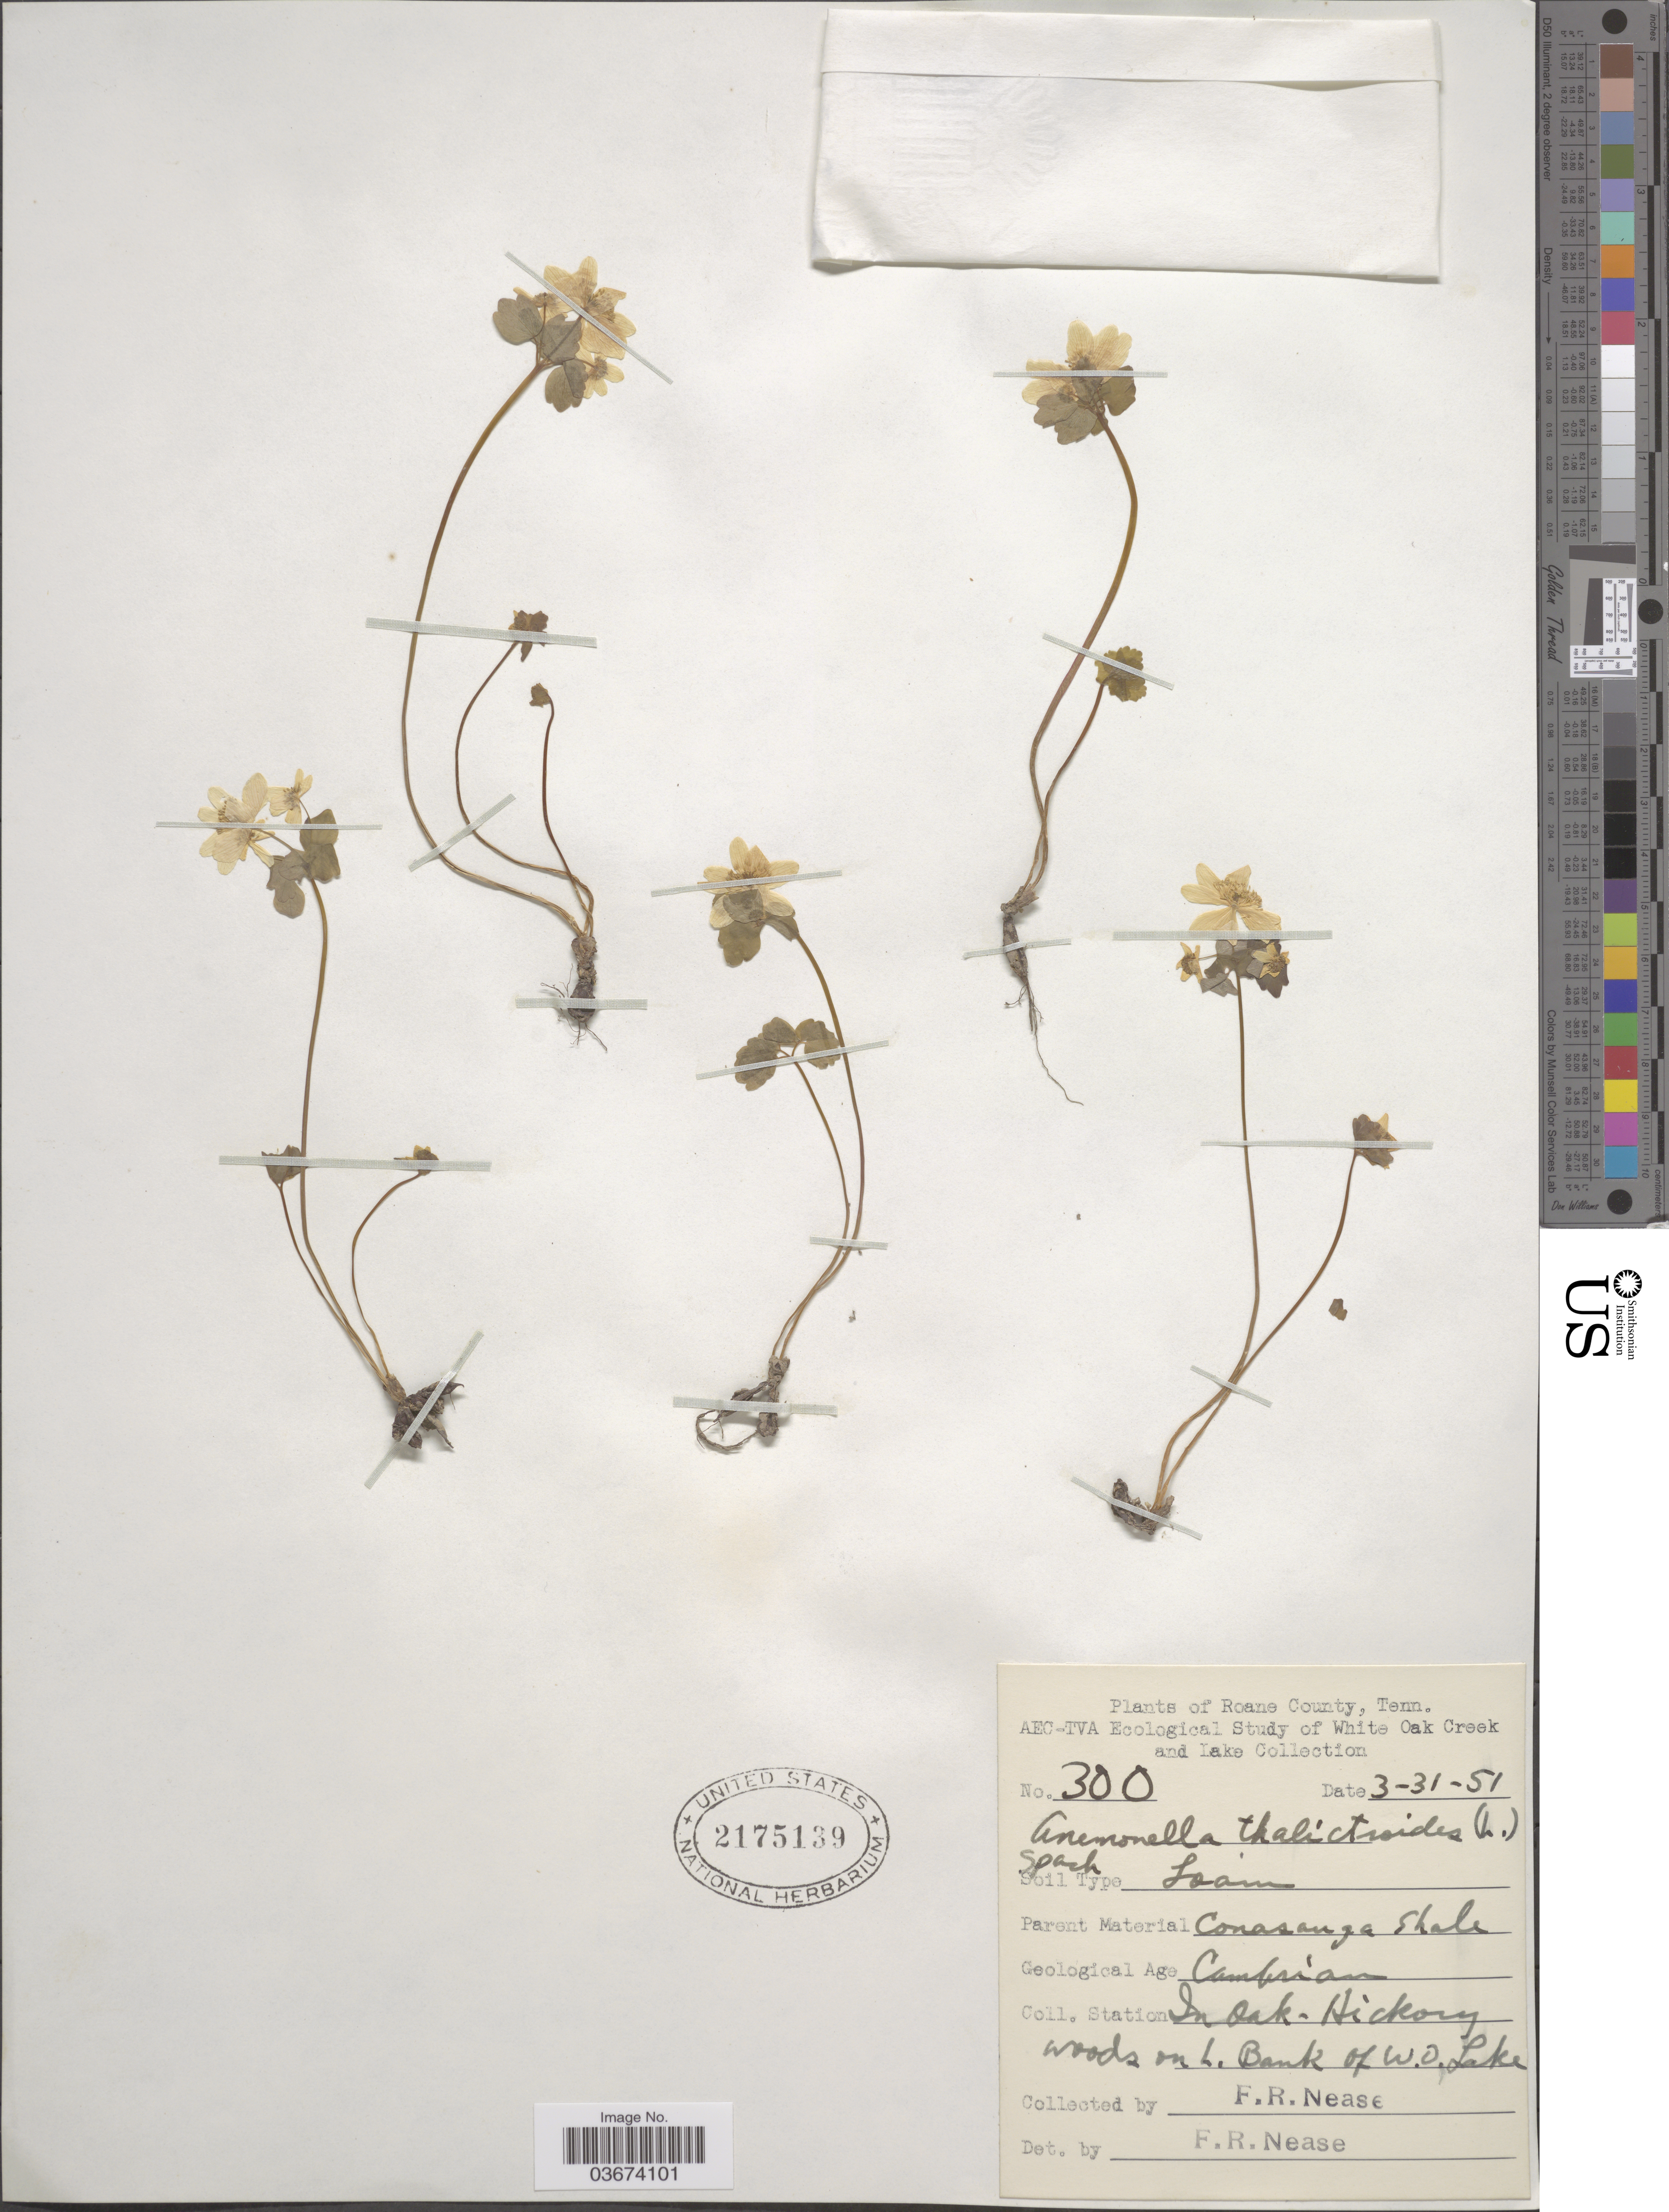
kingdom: Plantae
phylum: Tracheophyta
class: Magnoliopsida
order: Ranunculales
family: Ranunculaceae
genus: Thalictrum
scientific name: Thalictrum thalictroides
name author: (L.) A.J. Eames & B. Boivin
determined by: Strong, M. T., (US), Smithsonian Institution - National Museum of Natural History (UNITED STATES)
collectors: F. Nease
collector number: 300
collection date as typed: Transcribed d/m/y: 31/3/51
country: United States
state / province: Tennessee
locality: Roane County. Station In Oak-Hickory woods on L. Bank of W.O. Lake.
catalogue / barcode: US 2175139